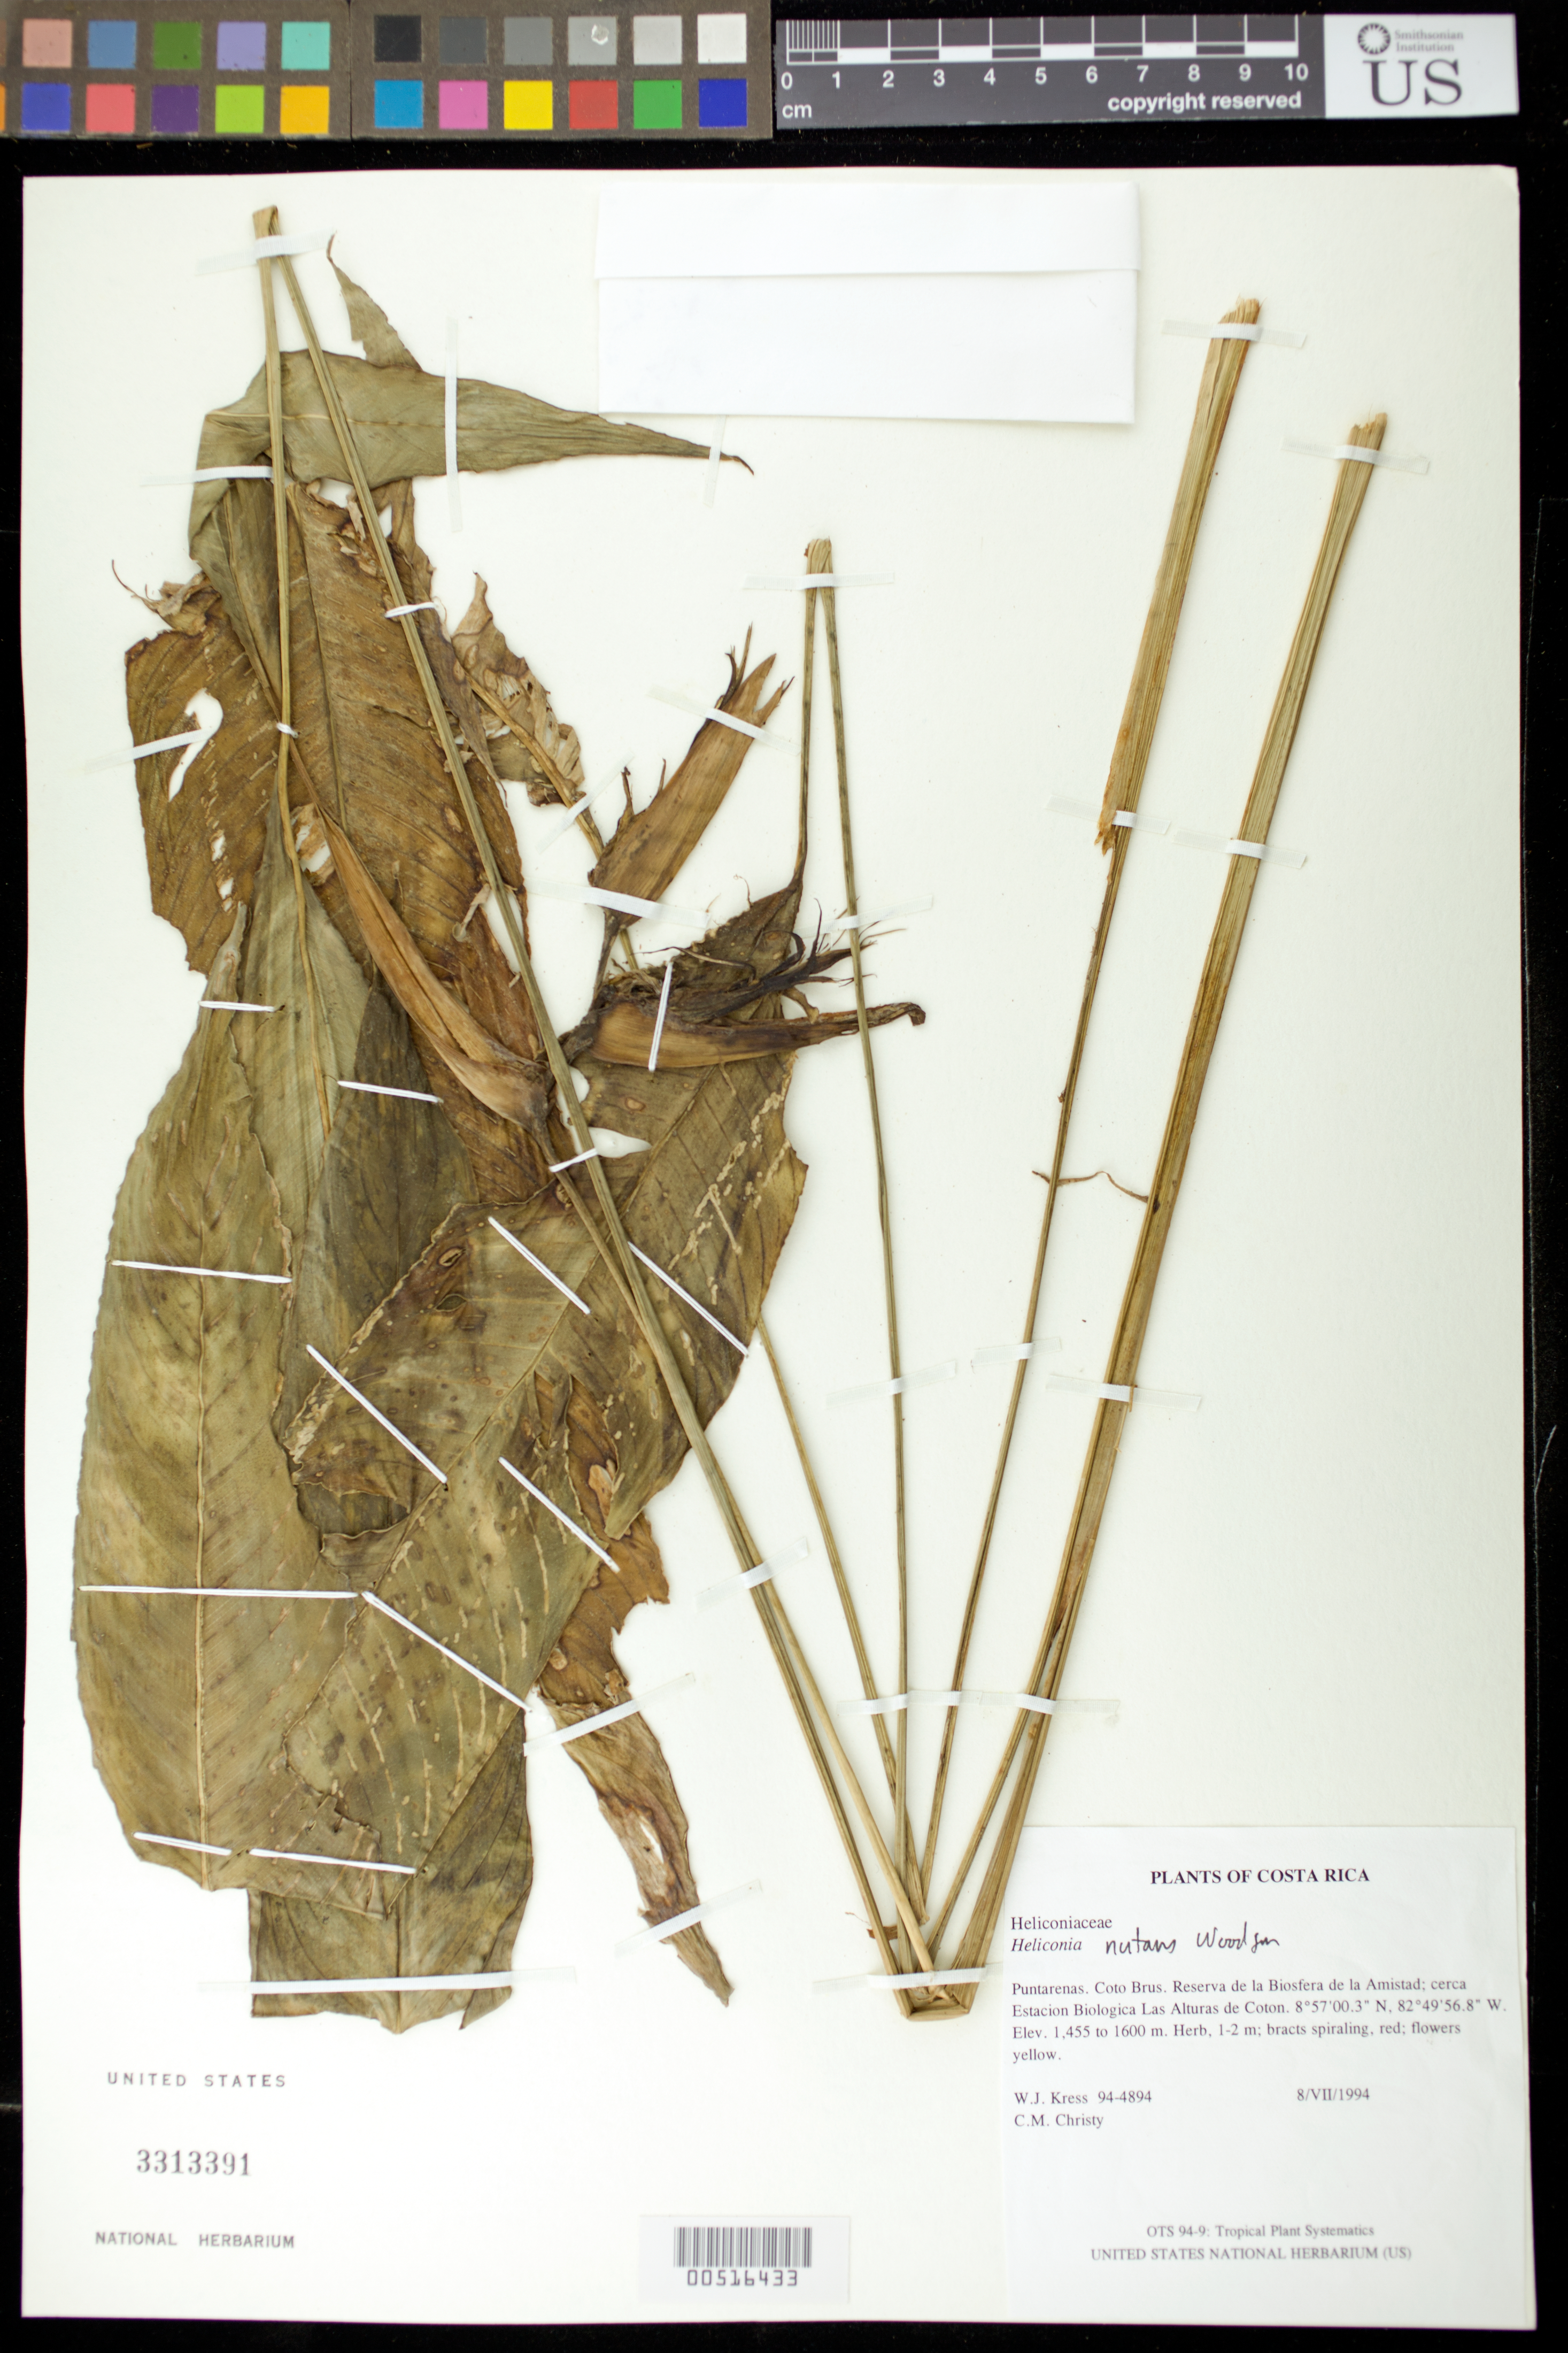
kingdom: Plantae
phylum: Tracheophyta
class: Liliopsida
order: Zingiberales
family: Heliconiaceae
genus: Heliconia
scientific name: Heliconia nutans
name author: Woodson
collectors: W. J. Kress & C. M. Christy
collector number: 94-4894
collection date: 1994-07-08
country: Costa Rica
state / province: Puntarenas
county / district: Coto Brus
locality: Reserva de la Biosfera de la Amistad; cerca Estacion Biologica Las Alturas de Coton.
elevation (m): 1455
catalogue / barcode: US 3313391